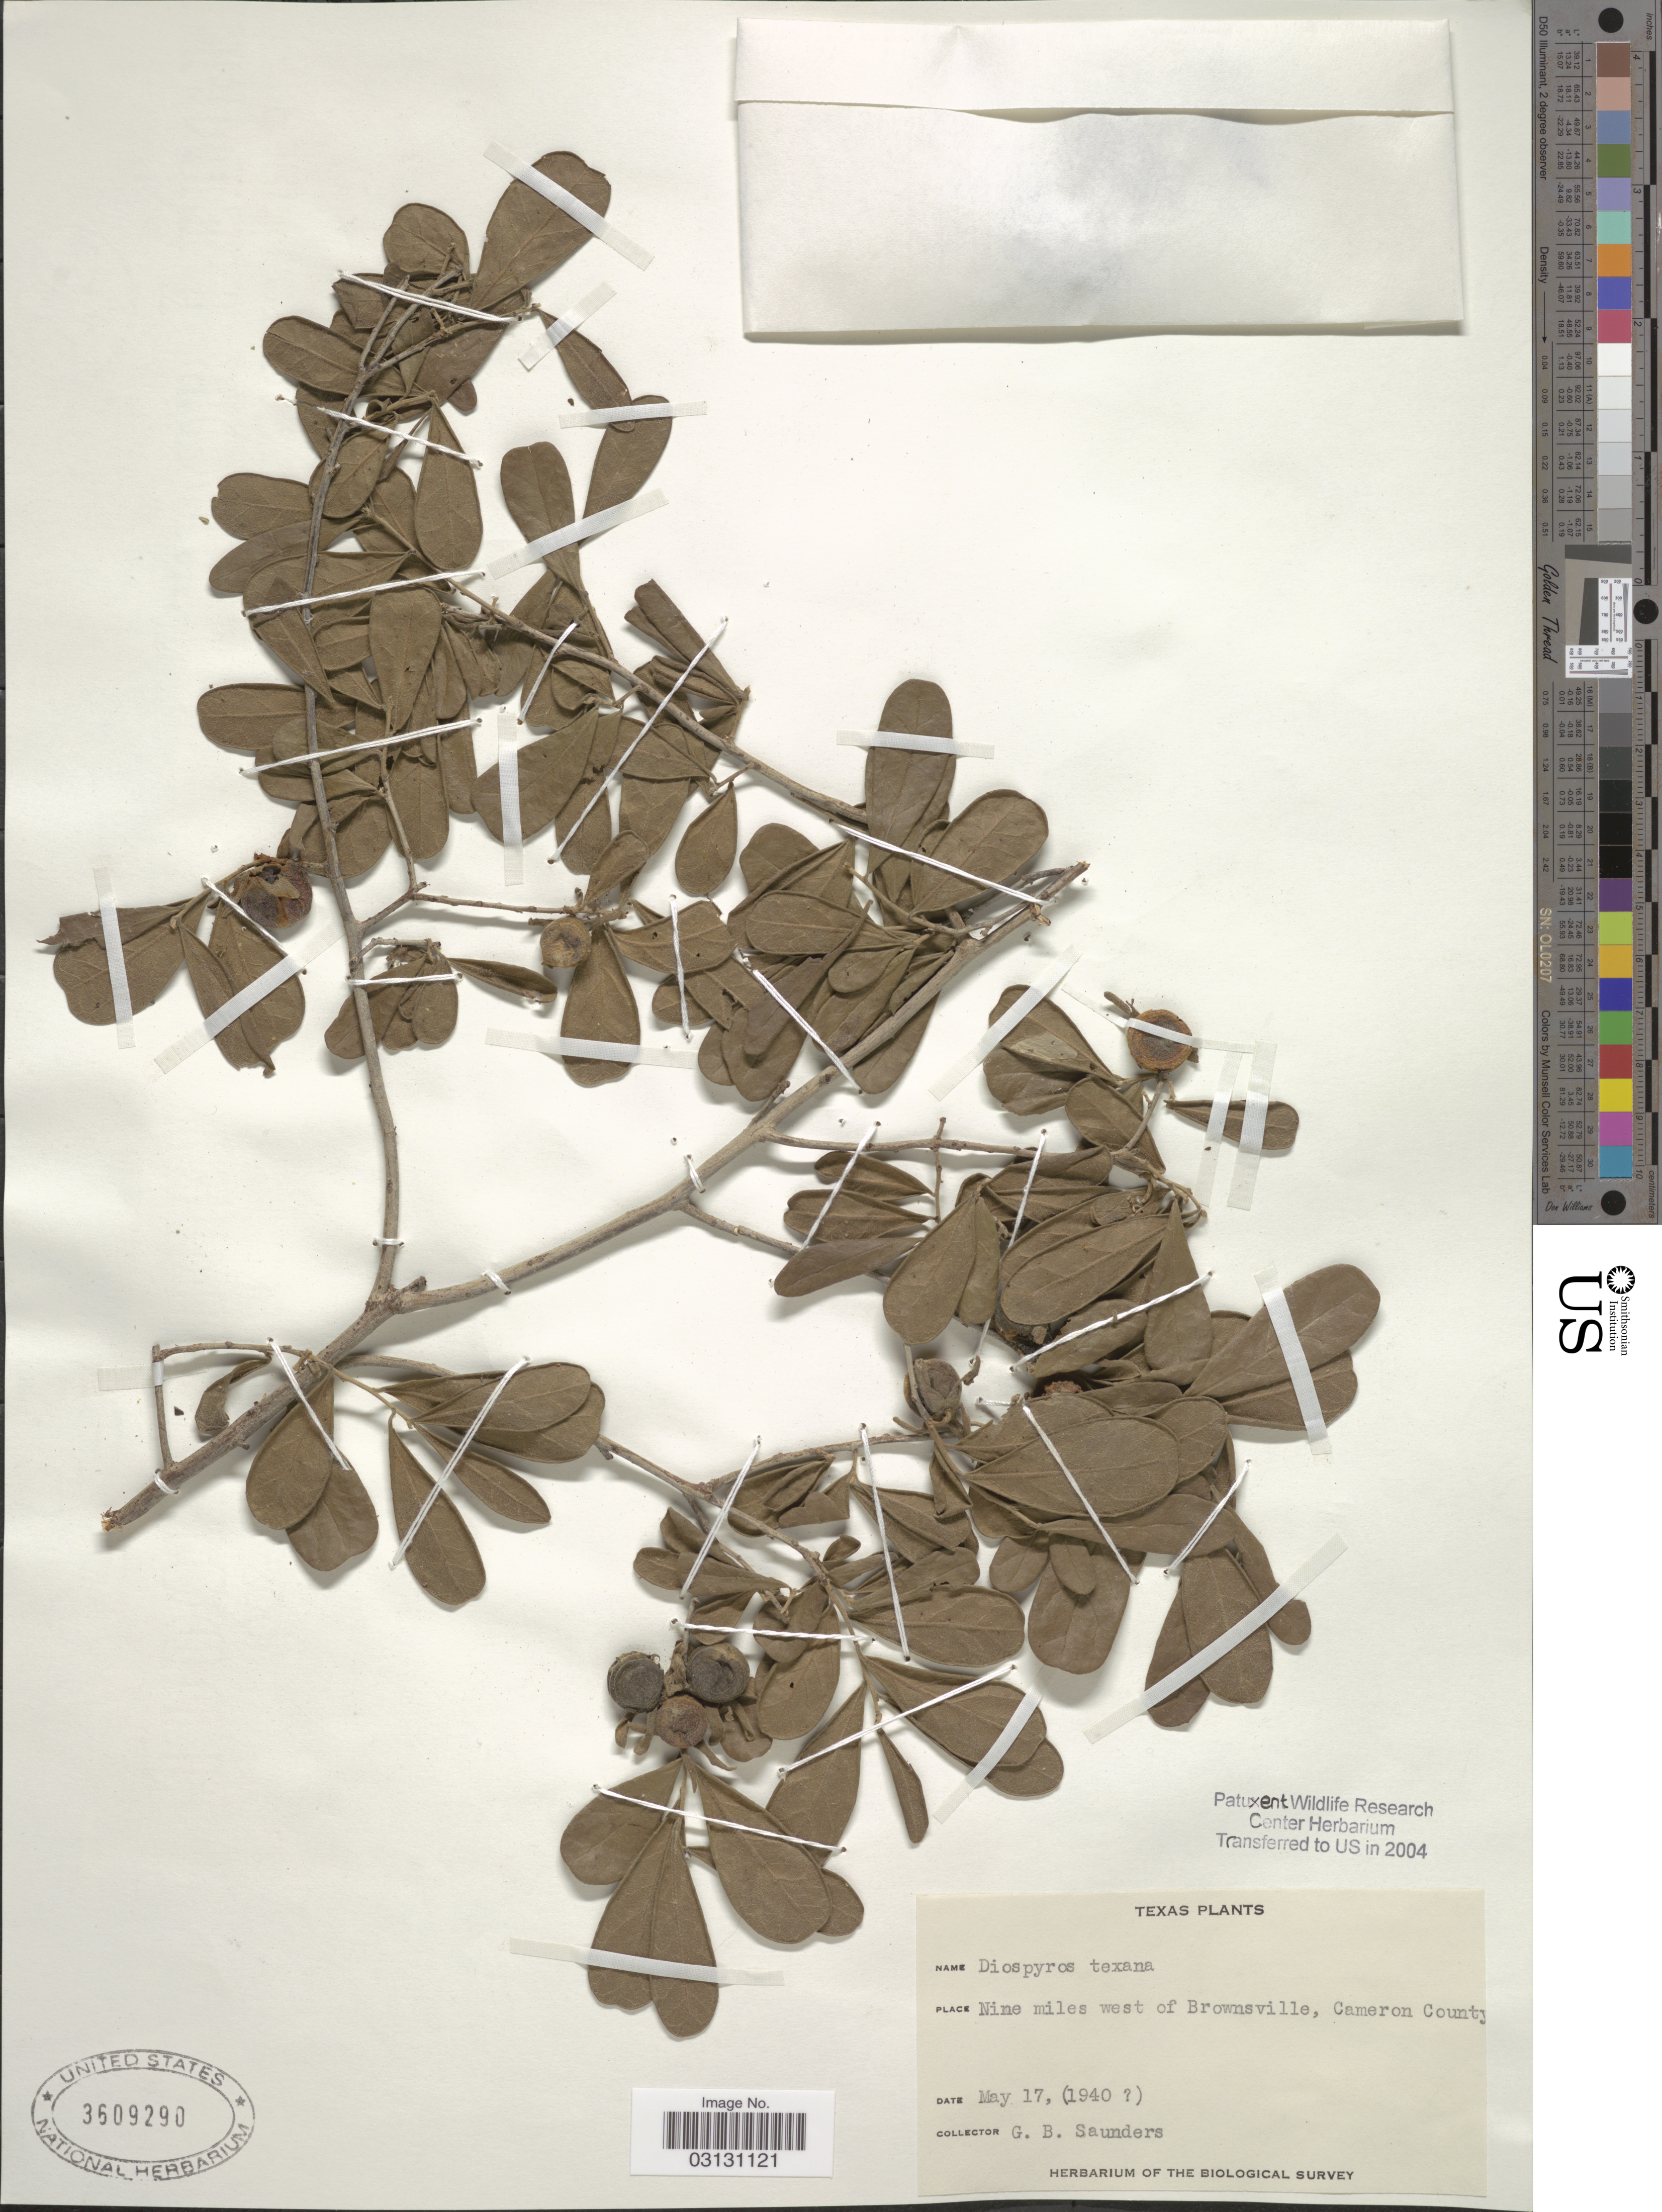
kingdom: Plantae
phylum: Tracheophyta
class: Magnoliopsida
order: Ericales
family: Ebenaceae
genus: Diospyros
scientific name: Diospyros texana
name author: Scheele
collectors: G. B. Saunders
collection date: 1940-05-17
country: United States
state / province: Texas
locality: Nine miles west of Brownsville, Cameron County.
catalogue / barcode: US 3609290